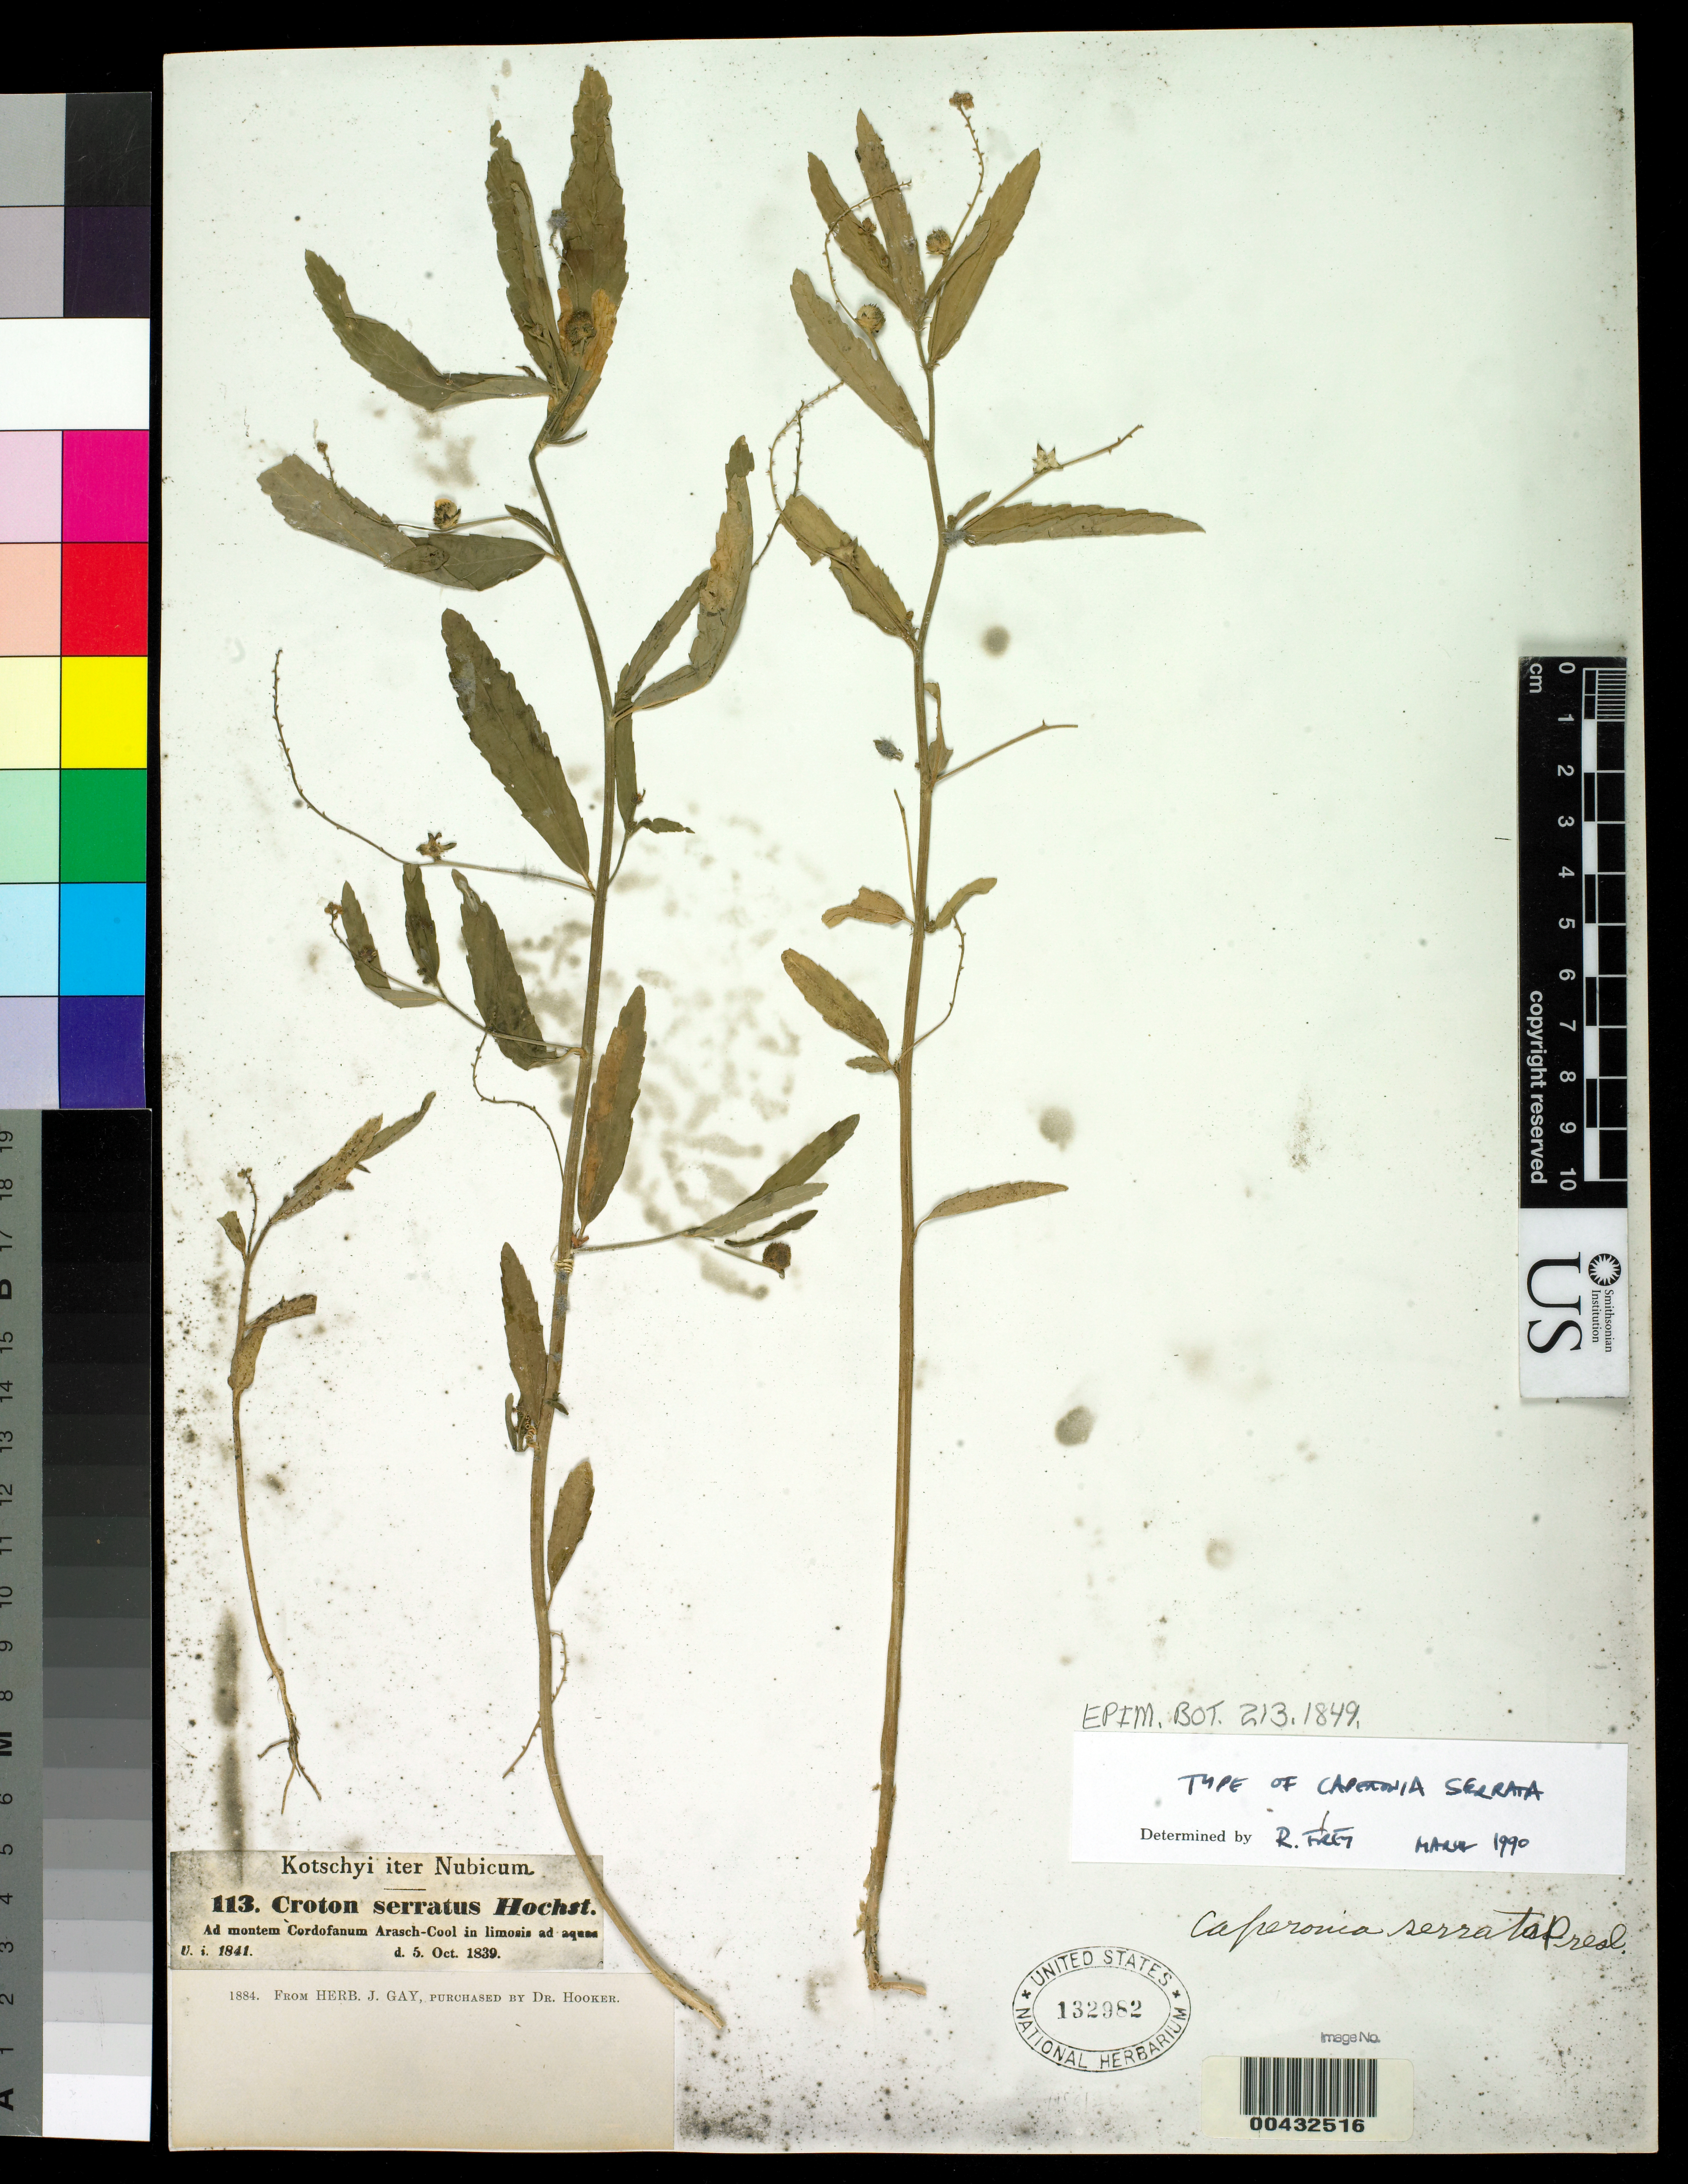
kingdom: Plantae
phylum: Tracheophyta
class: Magnoliopsida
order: Malpighiales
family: Euphorbiaceae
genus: Lepidococca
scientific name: Lepidococca serrata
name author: Turcz.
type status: Isosyntype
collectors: K. G. Kotschy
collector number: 113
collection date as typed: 05 Oct 1839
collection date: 1839-10-05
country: Sudan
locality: Ad montem Cordofanum Arasch-Cool in limosis as aquae.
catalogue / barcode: US 132982